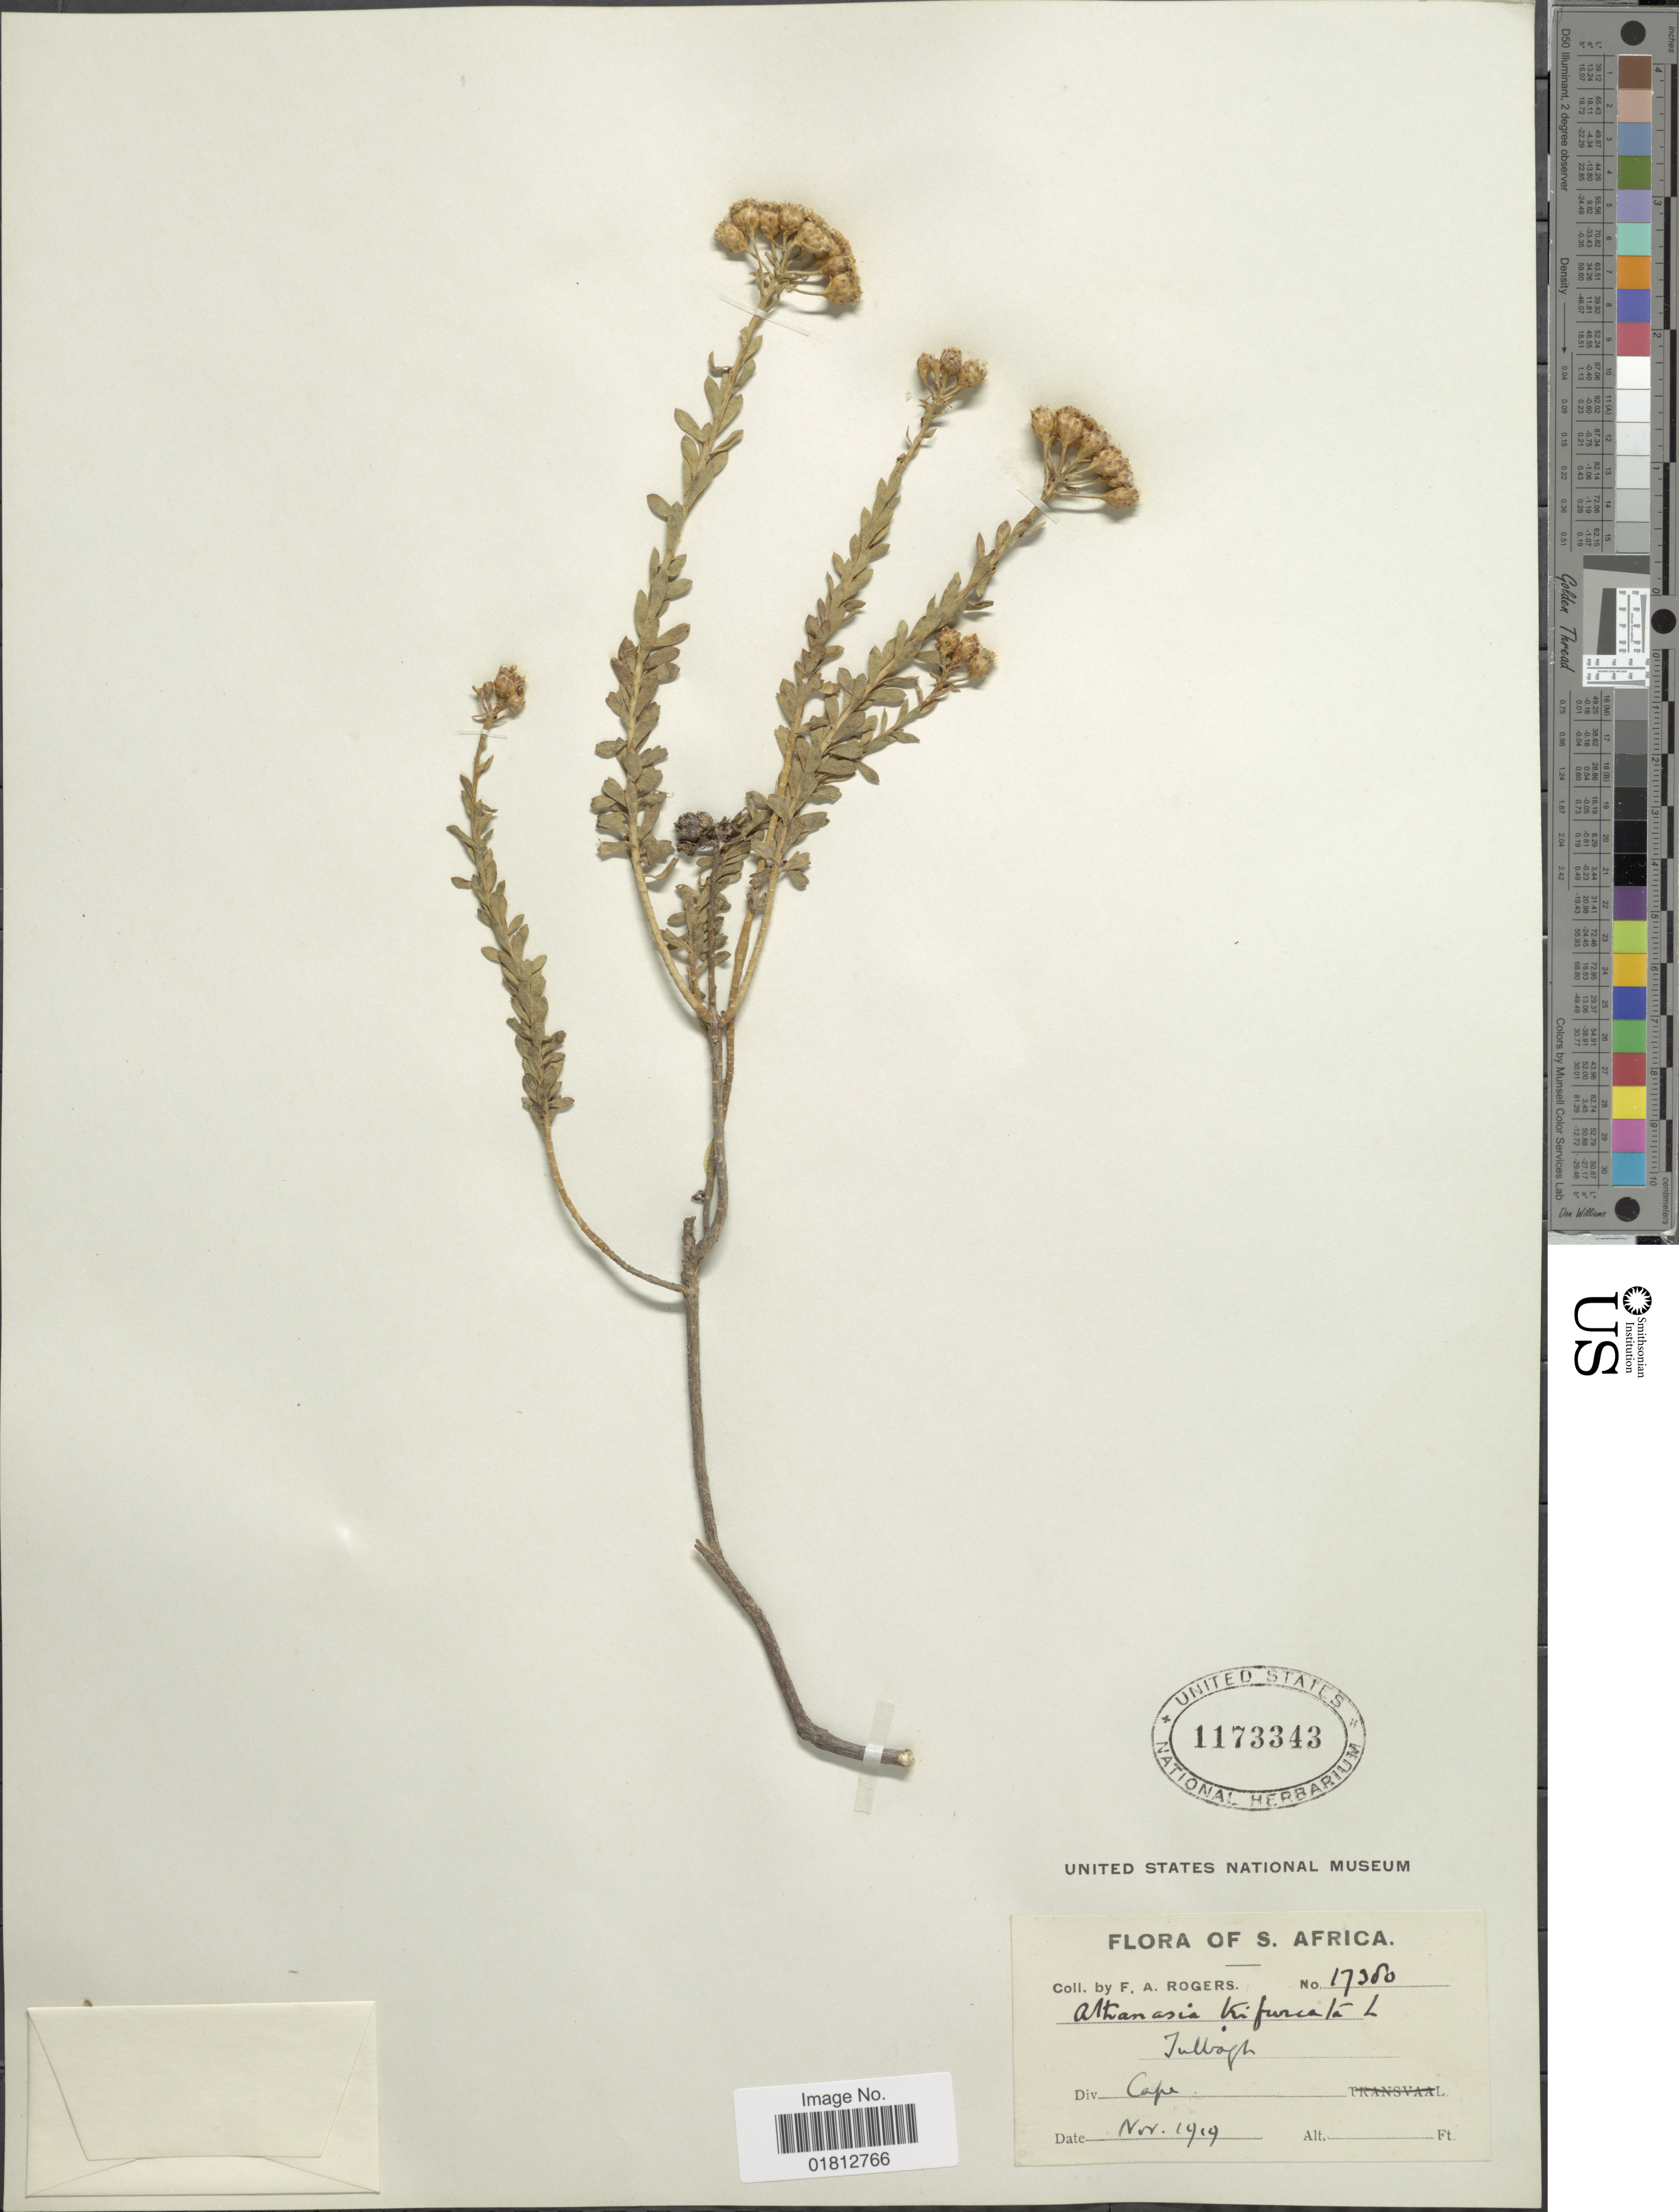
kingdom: Plantae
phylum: Tracheophyta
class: Magnoliopsida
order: Asterales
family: Asteraceae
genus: Athanasia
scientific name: Athanasia trifurcata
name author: (L.) L.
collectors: F. A. Rogers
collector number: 17380*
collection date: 1919-11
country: South Africa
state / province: Western Cape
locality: S. Africa, Div. Cape. Tulbagh.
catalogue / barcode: US 1173343